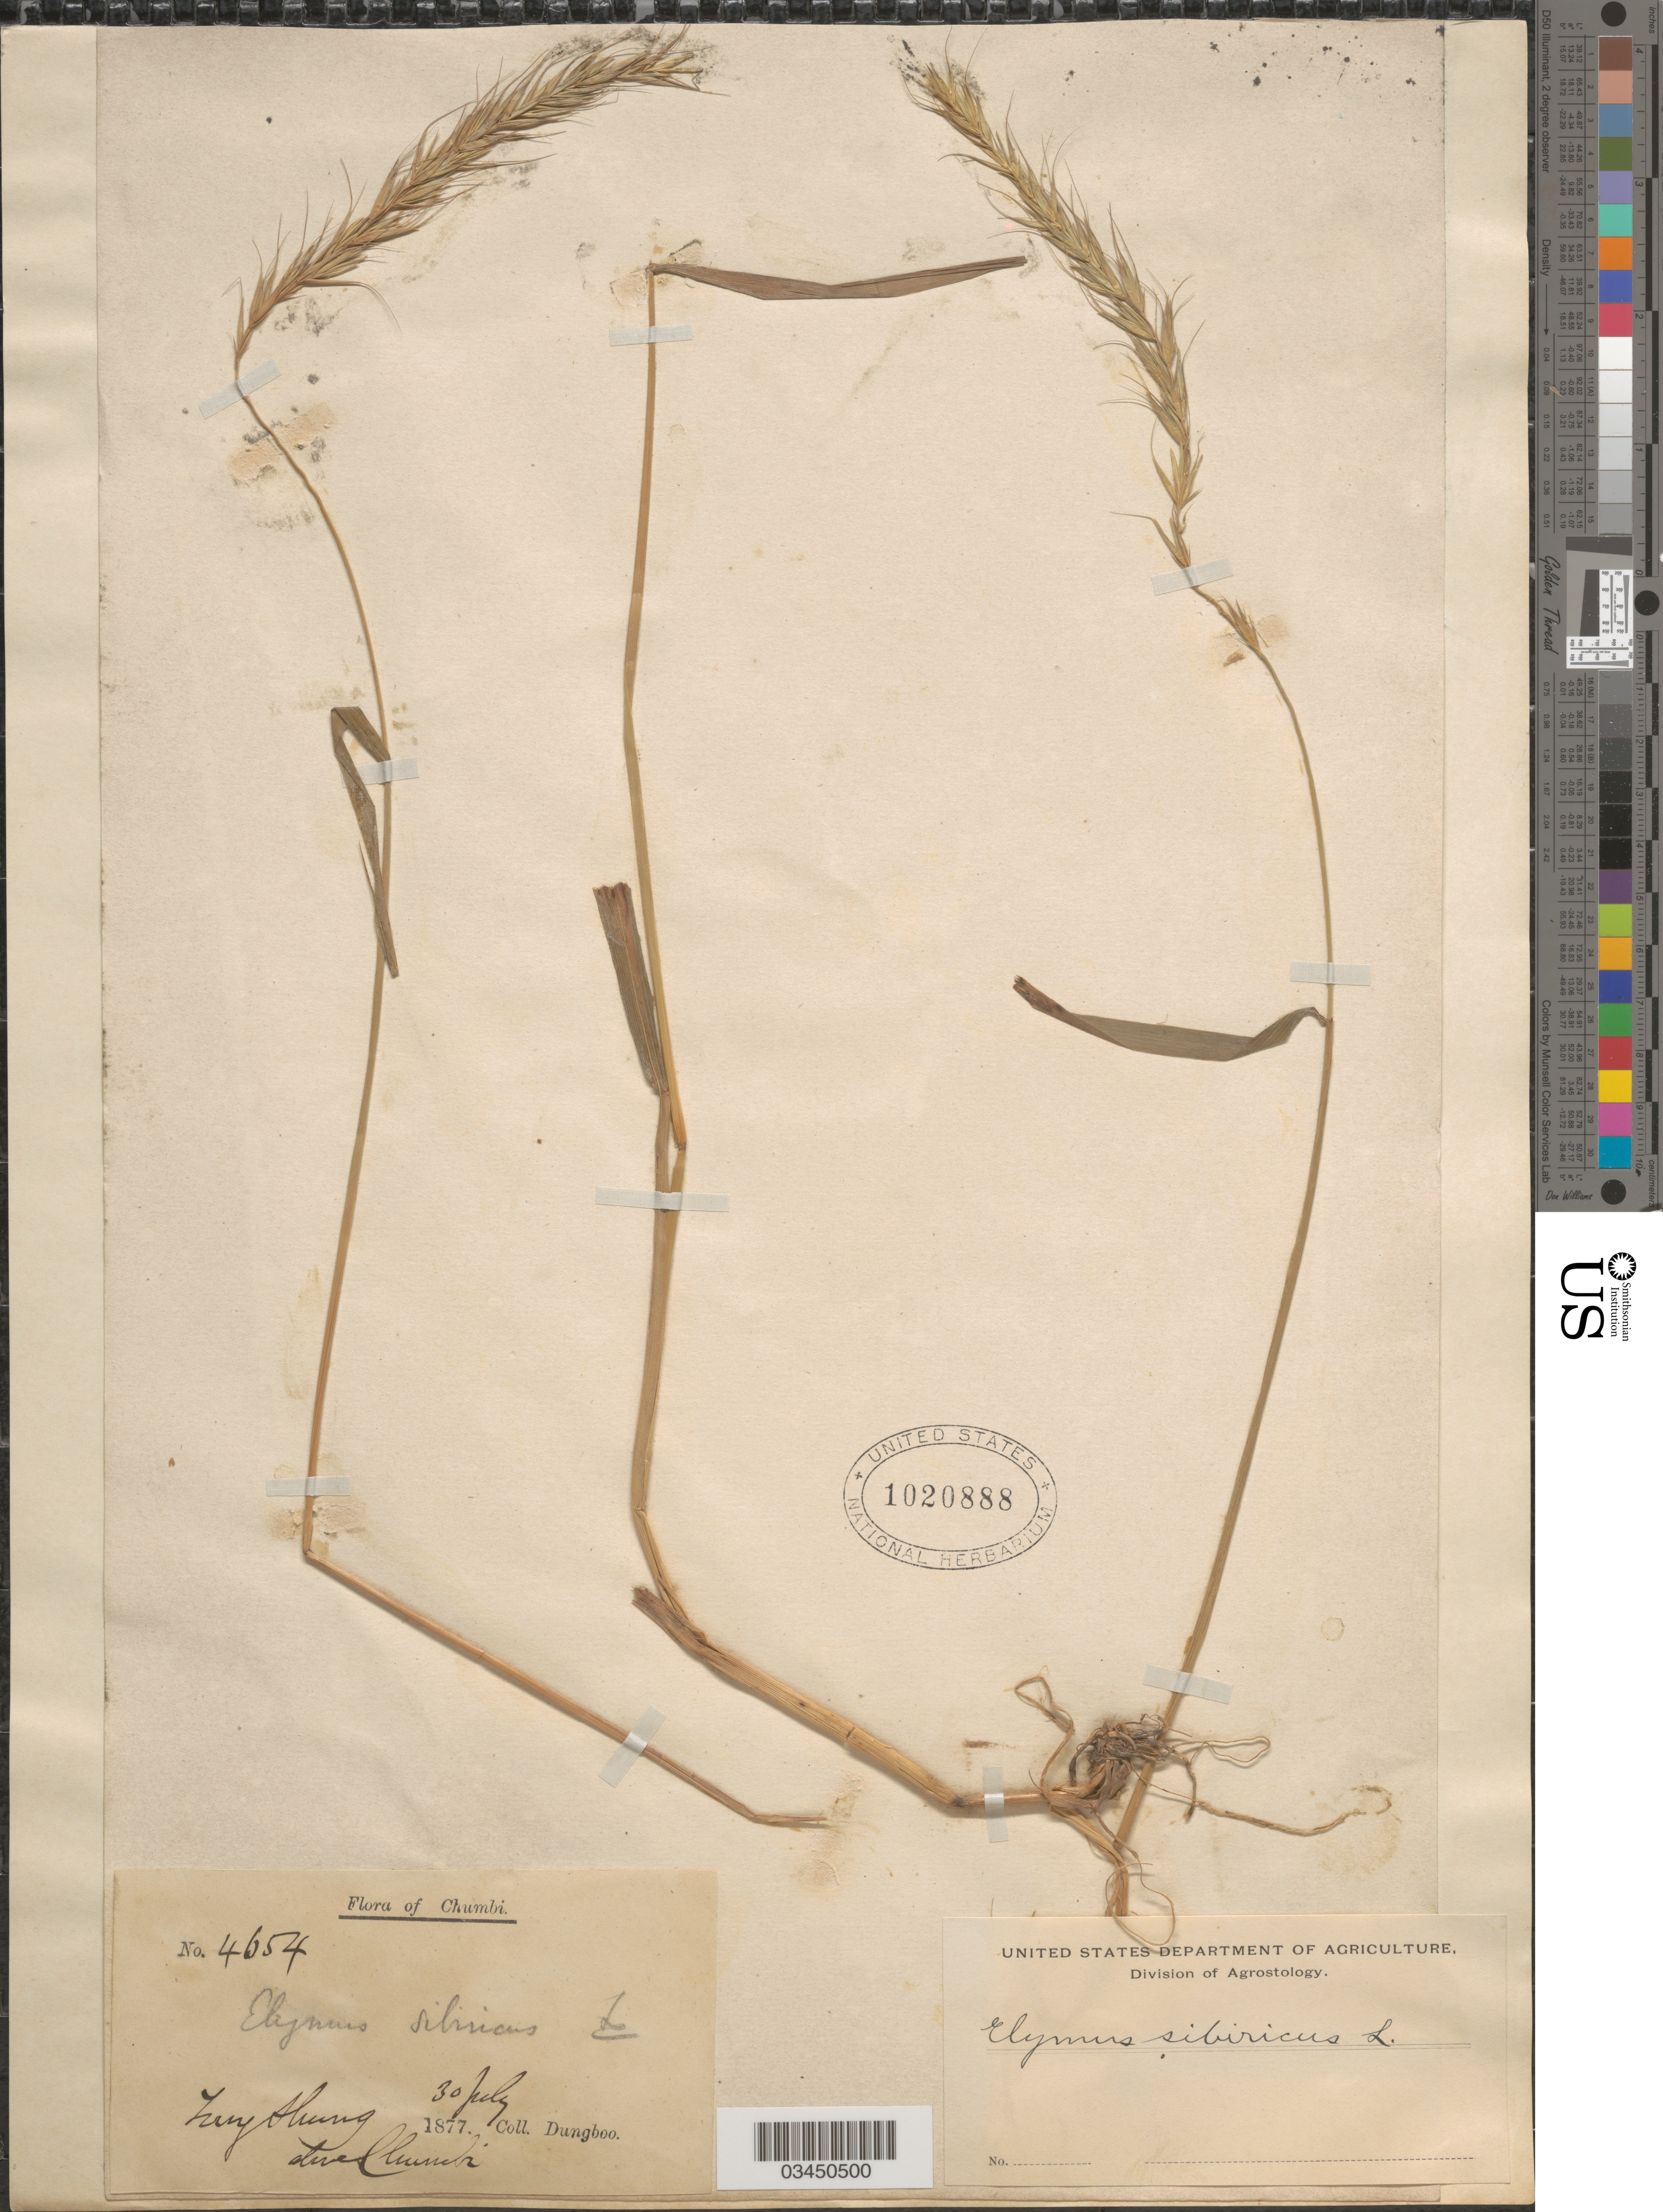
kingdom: Plantae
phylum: Tracheophyta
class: Liliopsida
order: Poales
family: Poaceae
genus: Elymus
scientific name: Elymus sibiricus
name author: L.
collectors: Dungboo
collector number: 4654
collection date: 1877-07-30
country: China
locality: Chundra. Zeng Hung [illegible text]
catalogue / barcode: US 1020888